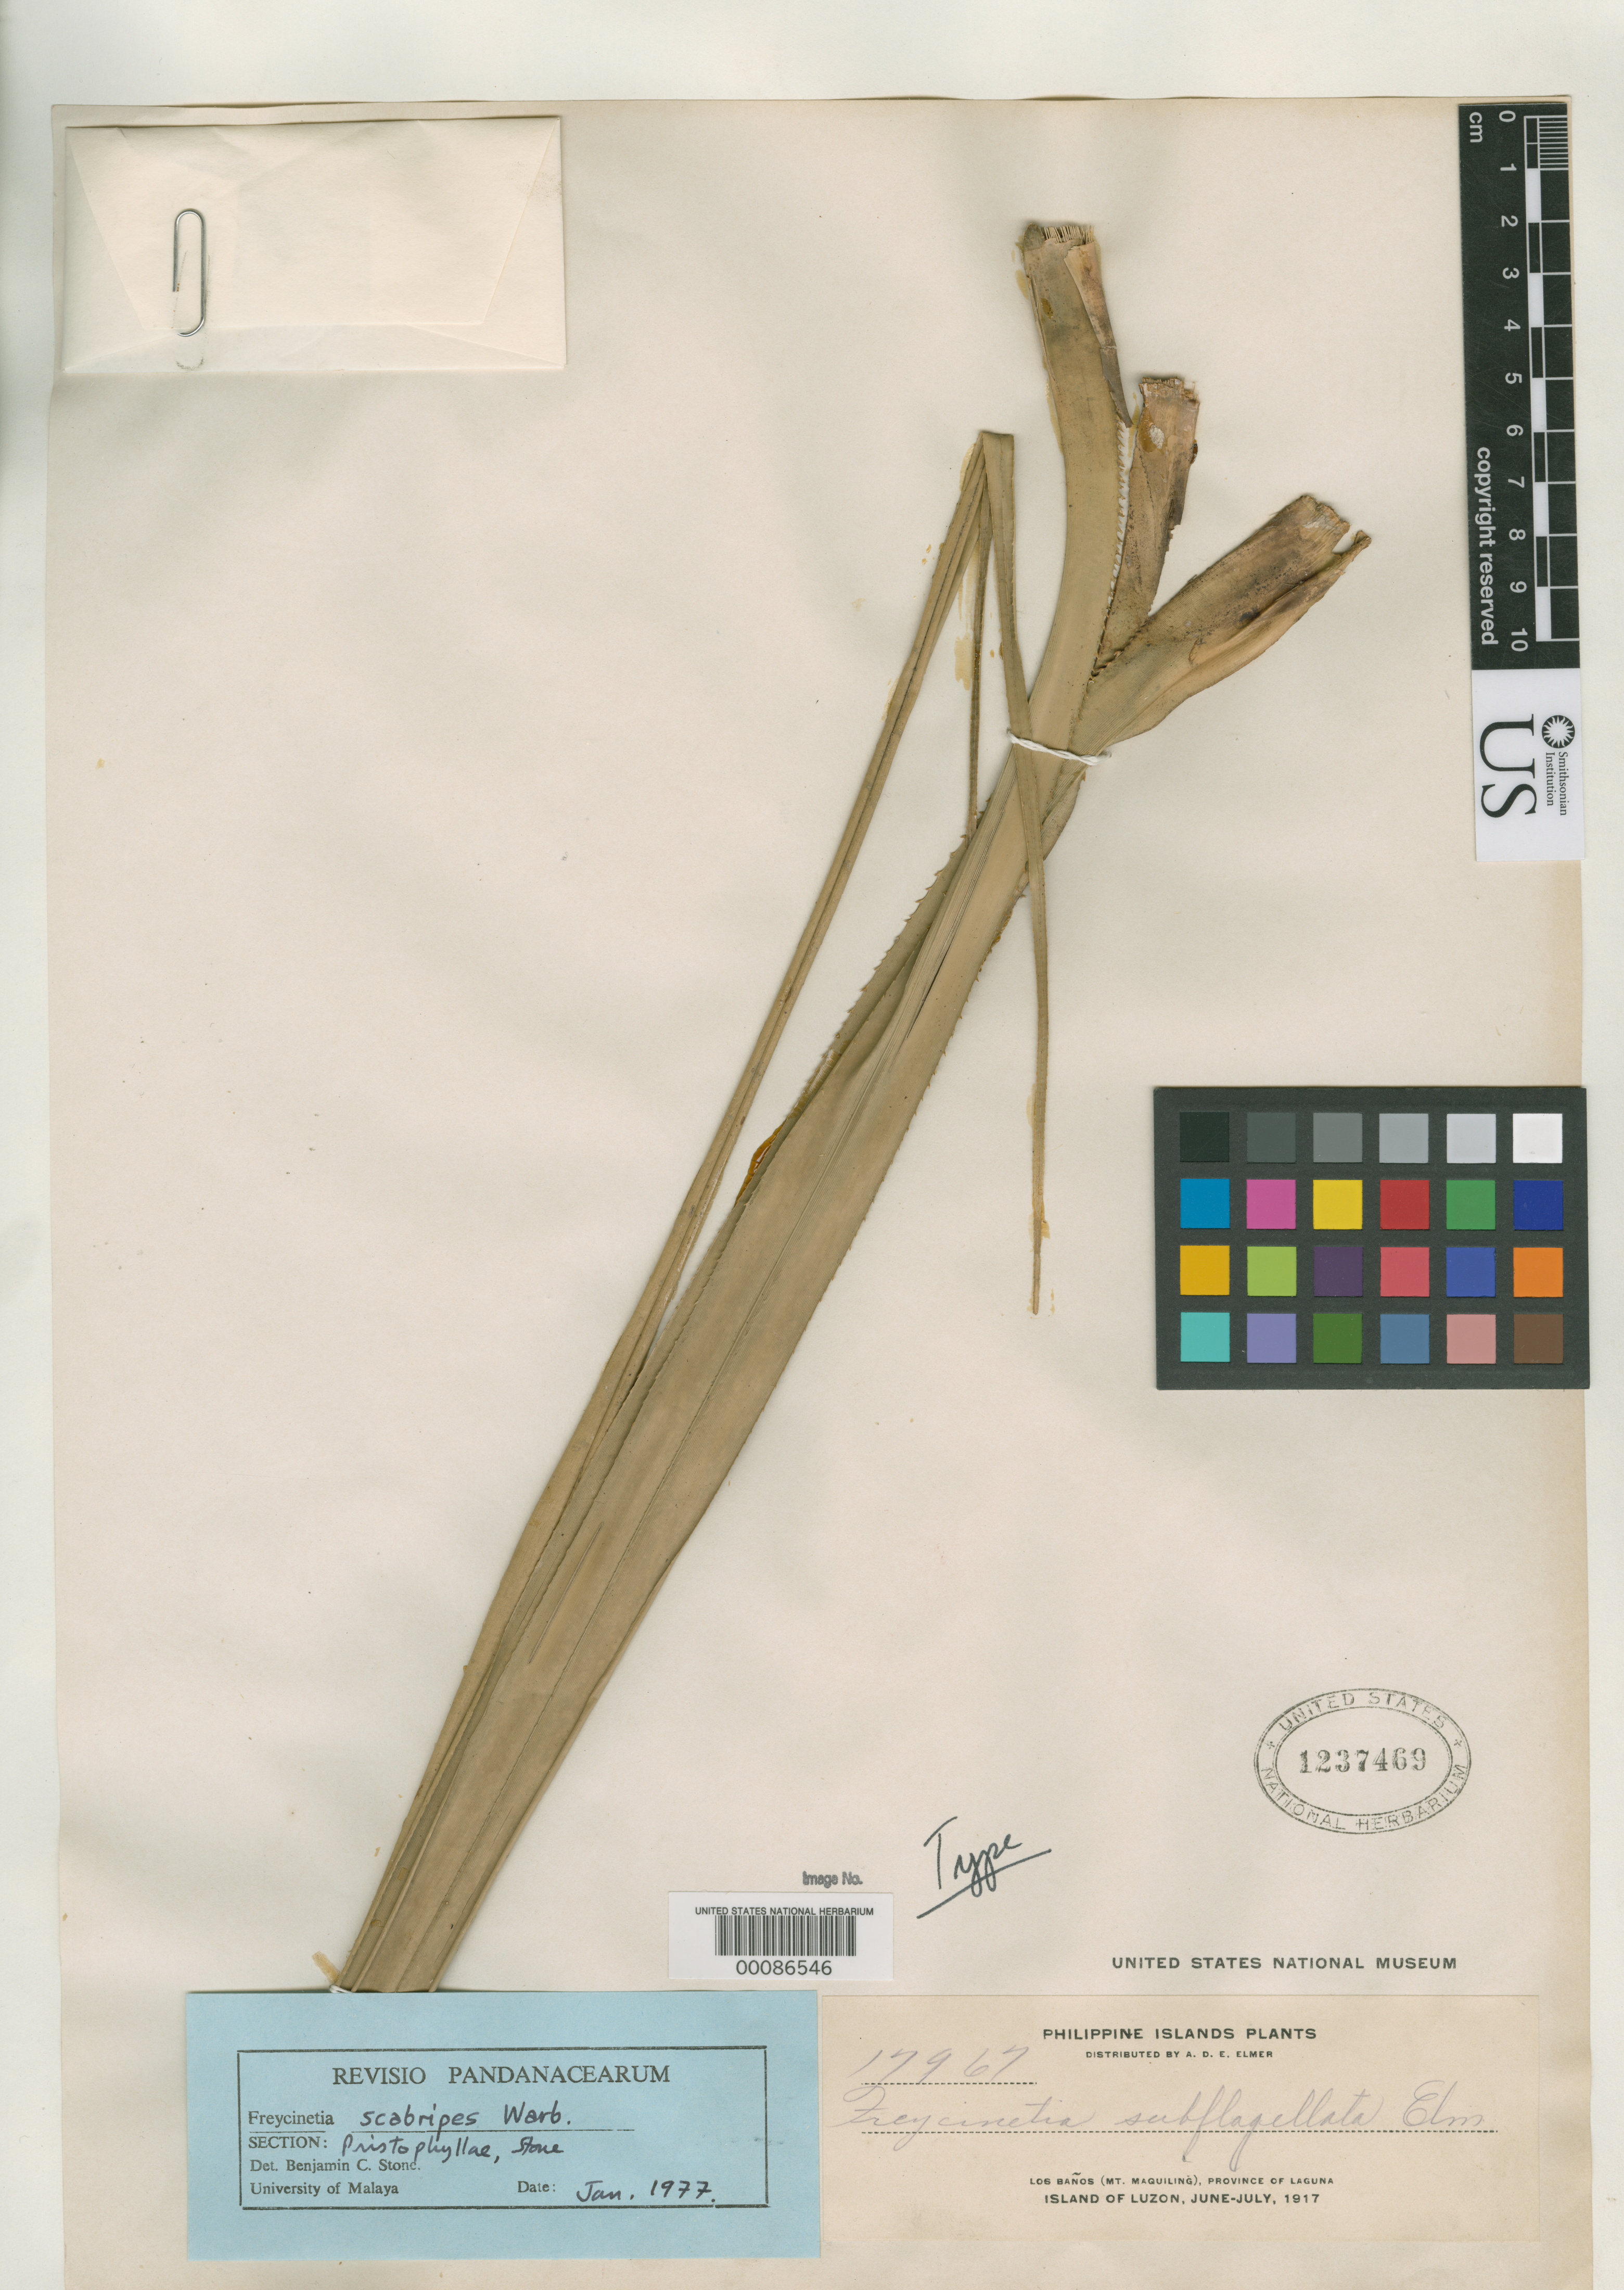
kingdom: Plantae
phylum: Tracheophyta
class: Liliopsida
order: Pandanales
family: Pandanaceae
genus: Freycinetia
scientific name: Freycinetia subflagellata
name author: Elmer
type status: Isotype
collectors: A. D. E. Elmer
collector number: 17967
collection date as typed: Jul 1917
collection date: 1917-07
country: Philippines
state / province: Calabarzon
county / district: Laguna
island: Luzon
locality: Los Baños (Mt. Maquiling), Province of Laguna, Luzon.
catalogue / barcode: US 1237469